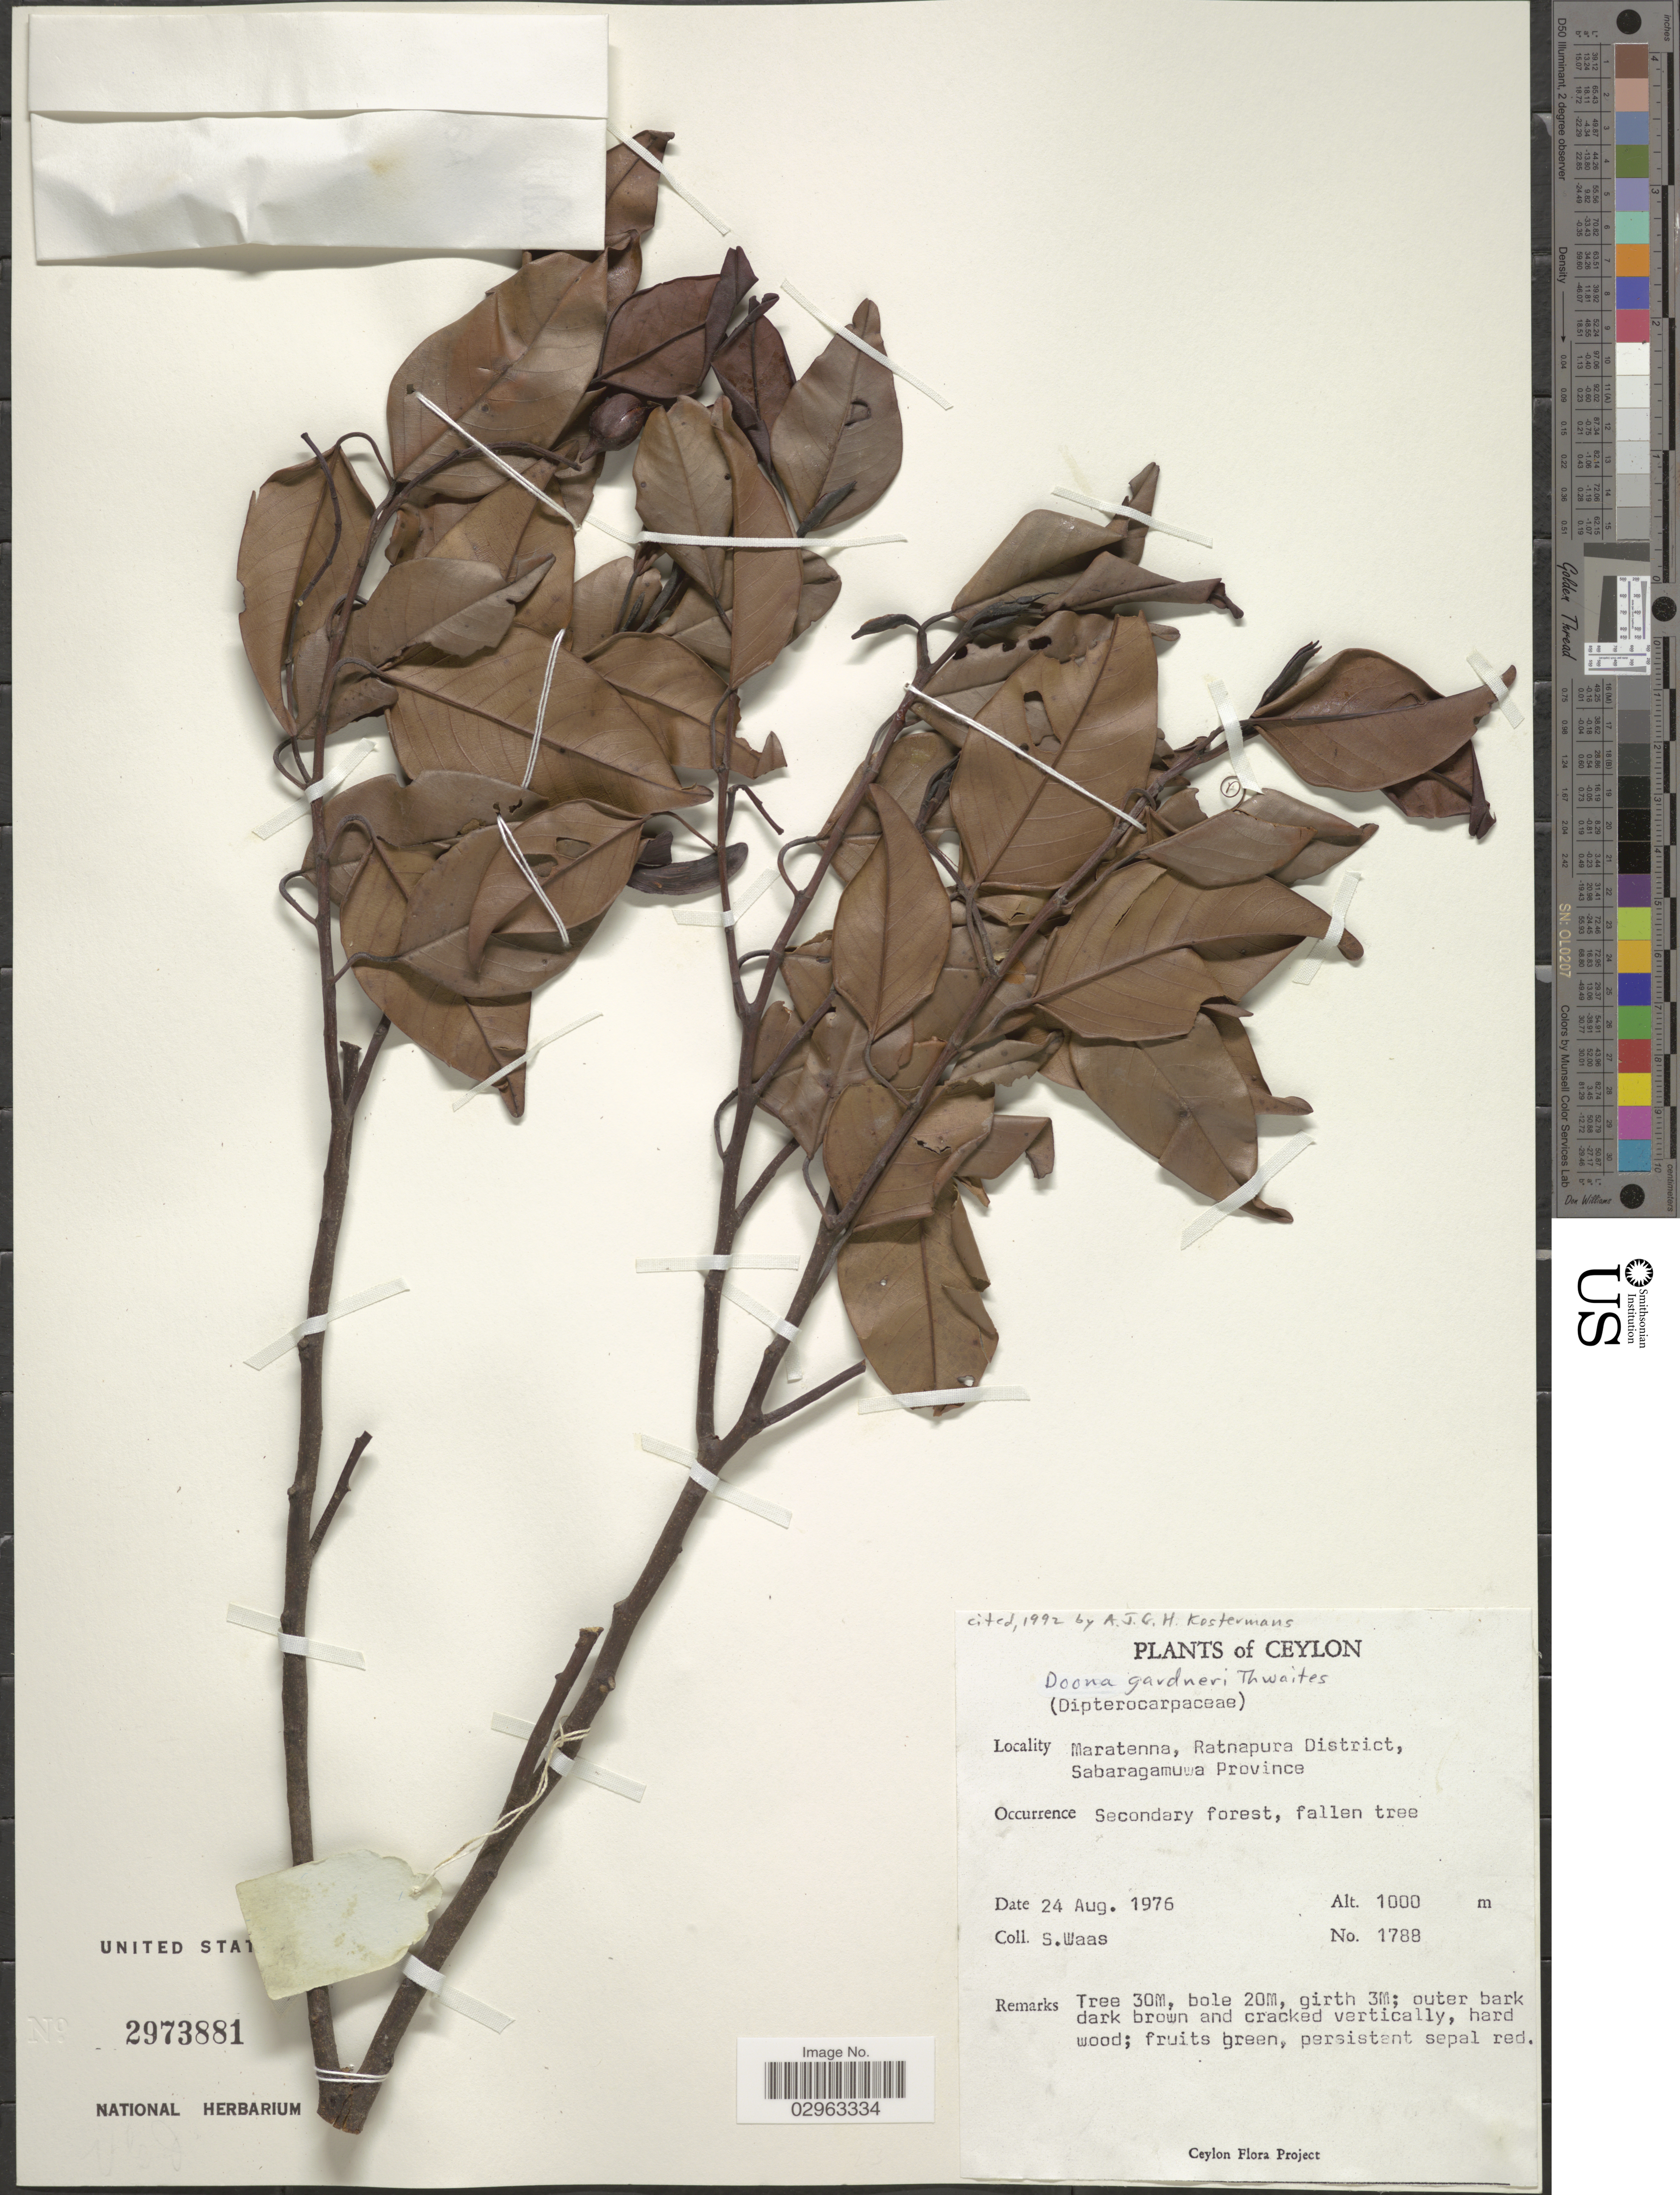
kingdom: Plantae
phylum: Tracheophyta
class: Magnoliopsida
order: Malvales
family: Dipterocarpaceae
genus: Doona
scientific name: Doona gardneri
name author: Thwaites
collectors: S. Waas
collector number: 1788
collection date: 1976-08-24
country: Sri Lanka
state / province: Sabaragamuwa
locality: Ceylon, Maratenna, Ratnapura District, Sabaragamuwa Province.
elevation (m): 1000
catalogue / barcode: US 2973881